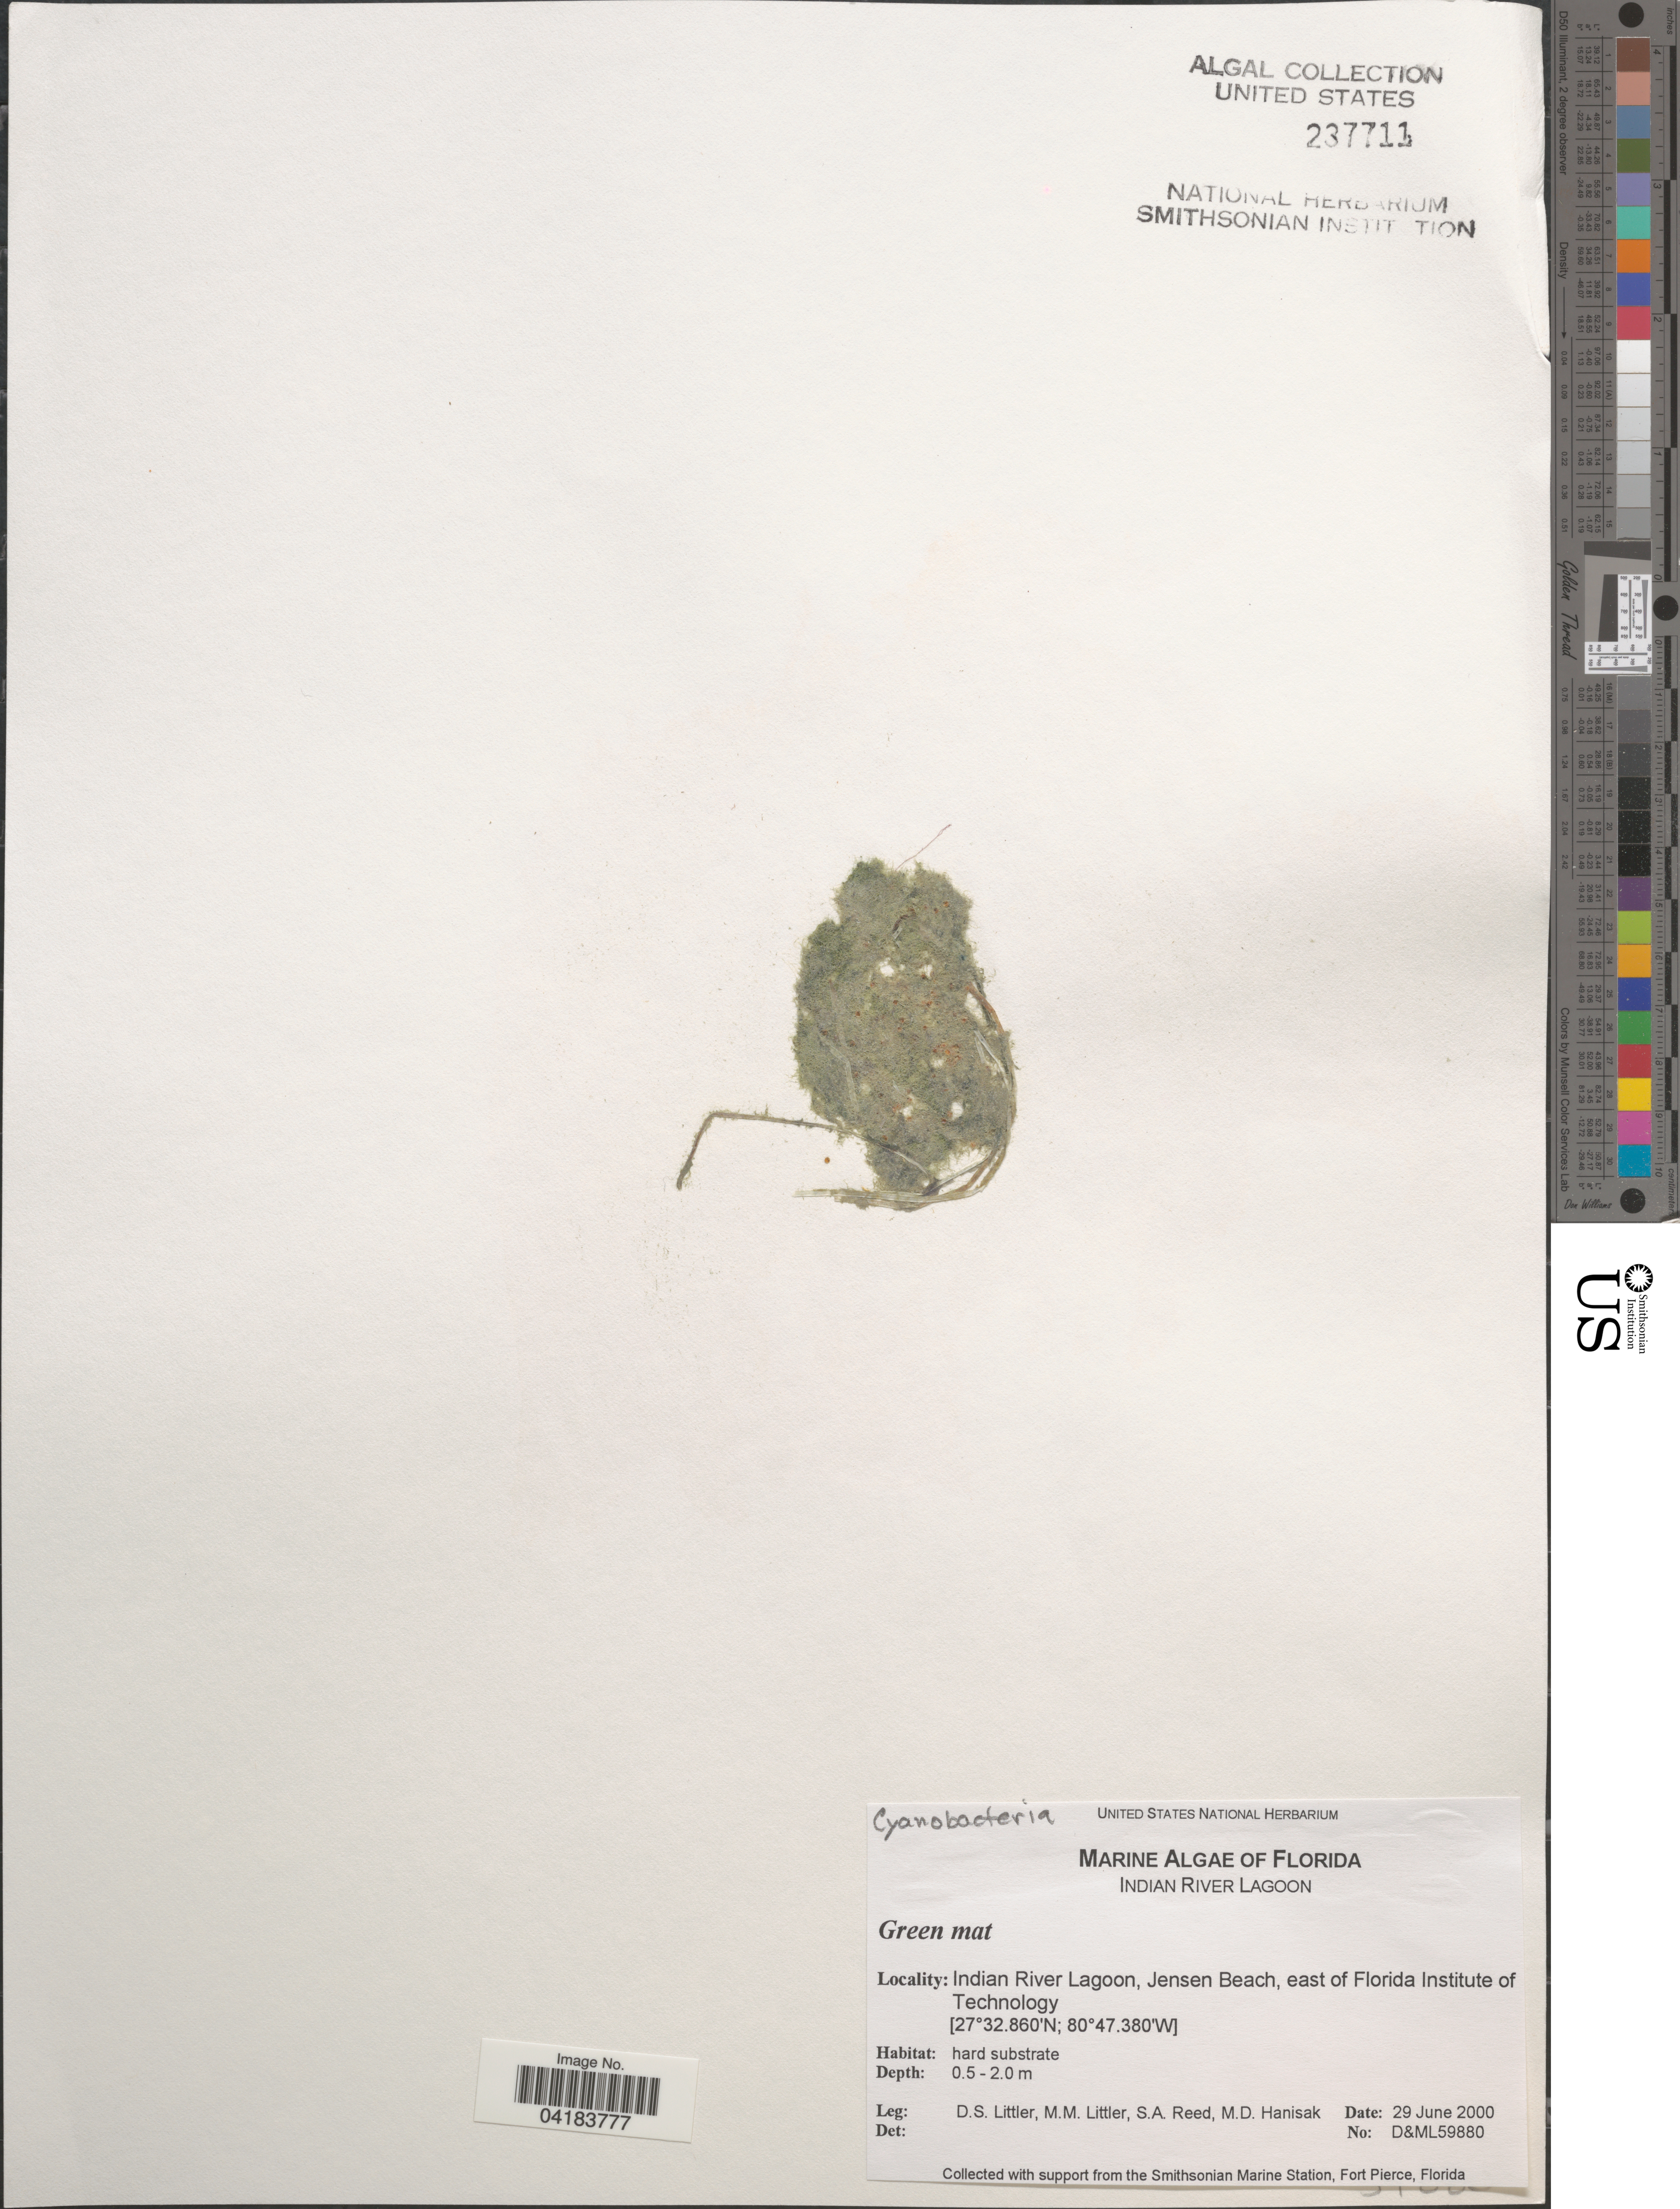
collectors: D. S. Littler, S. Reed & M. Hanisak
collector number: D&ML59880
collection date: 2000-06-29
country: United States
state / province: Florida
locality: Indian River Lagoon, Jensen Beach, east of Florida Institute of Technology.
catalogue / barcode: US 237711